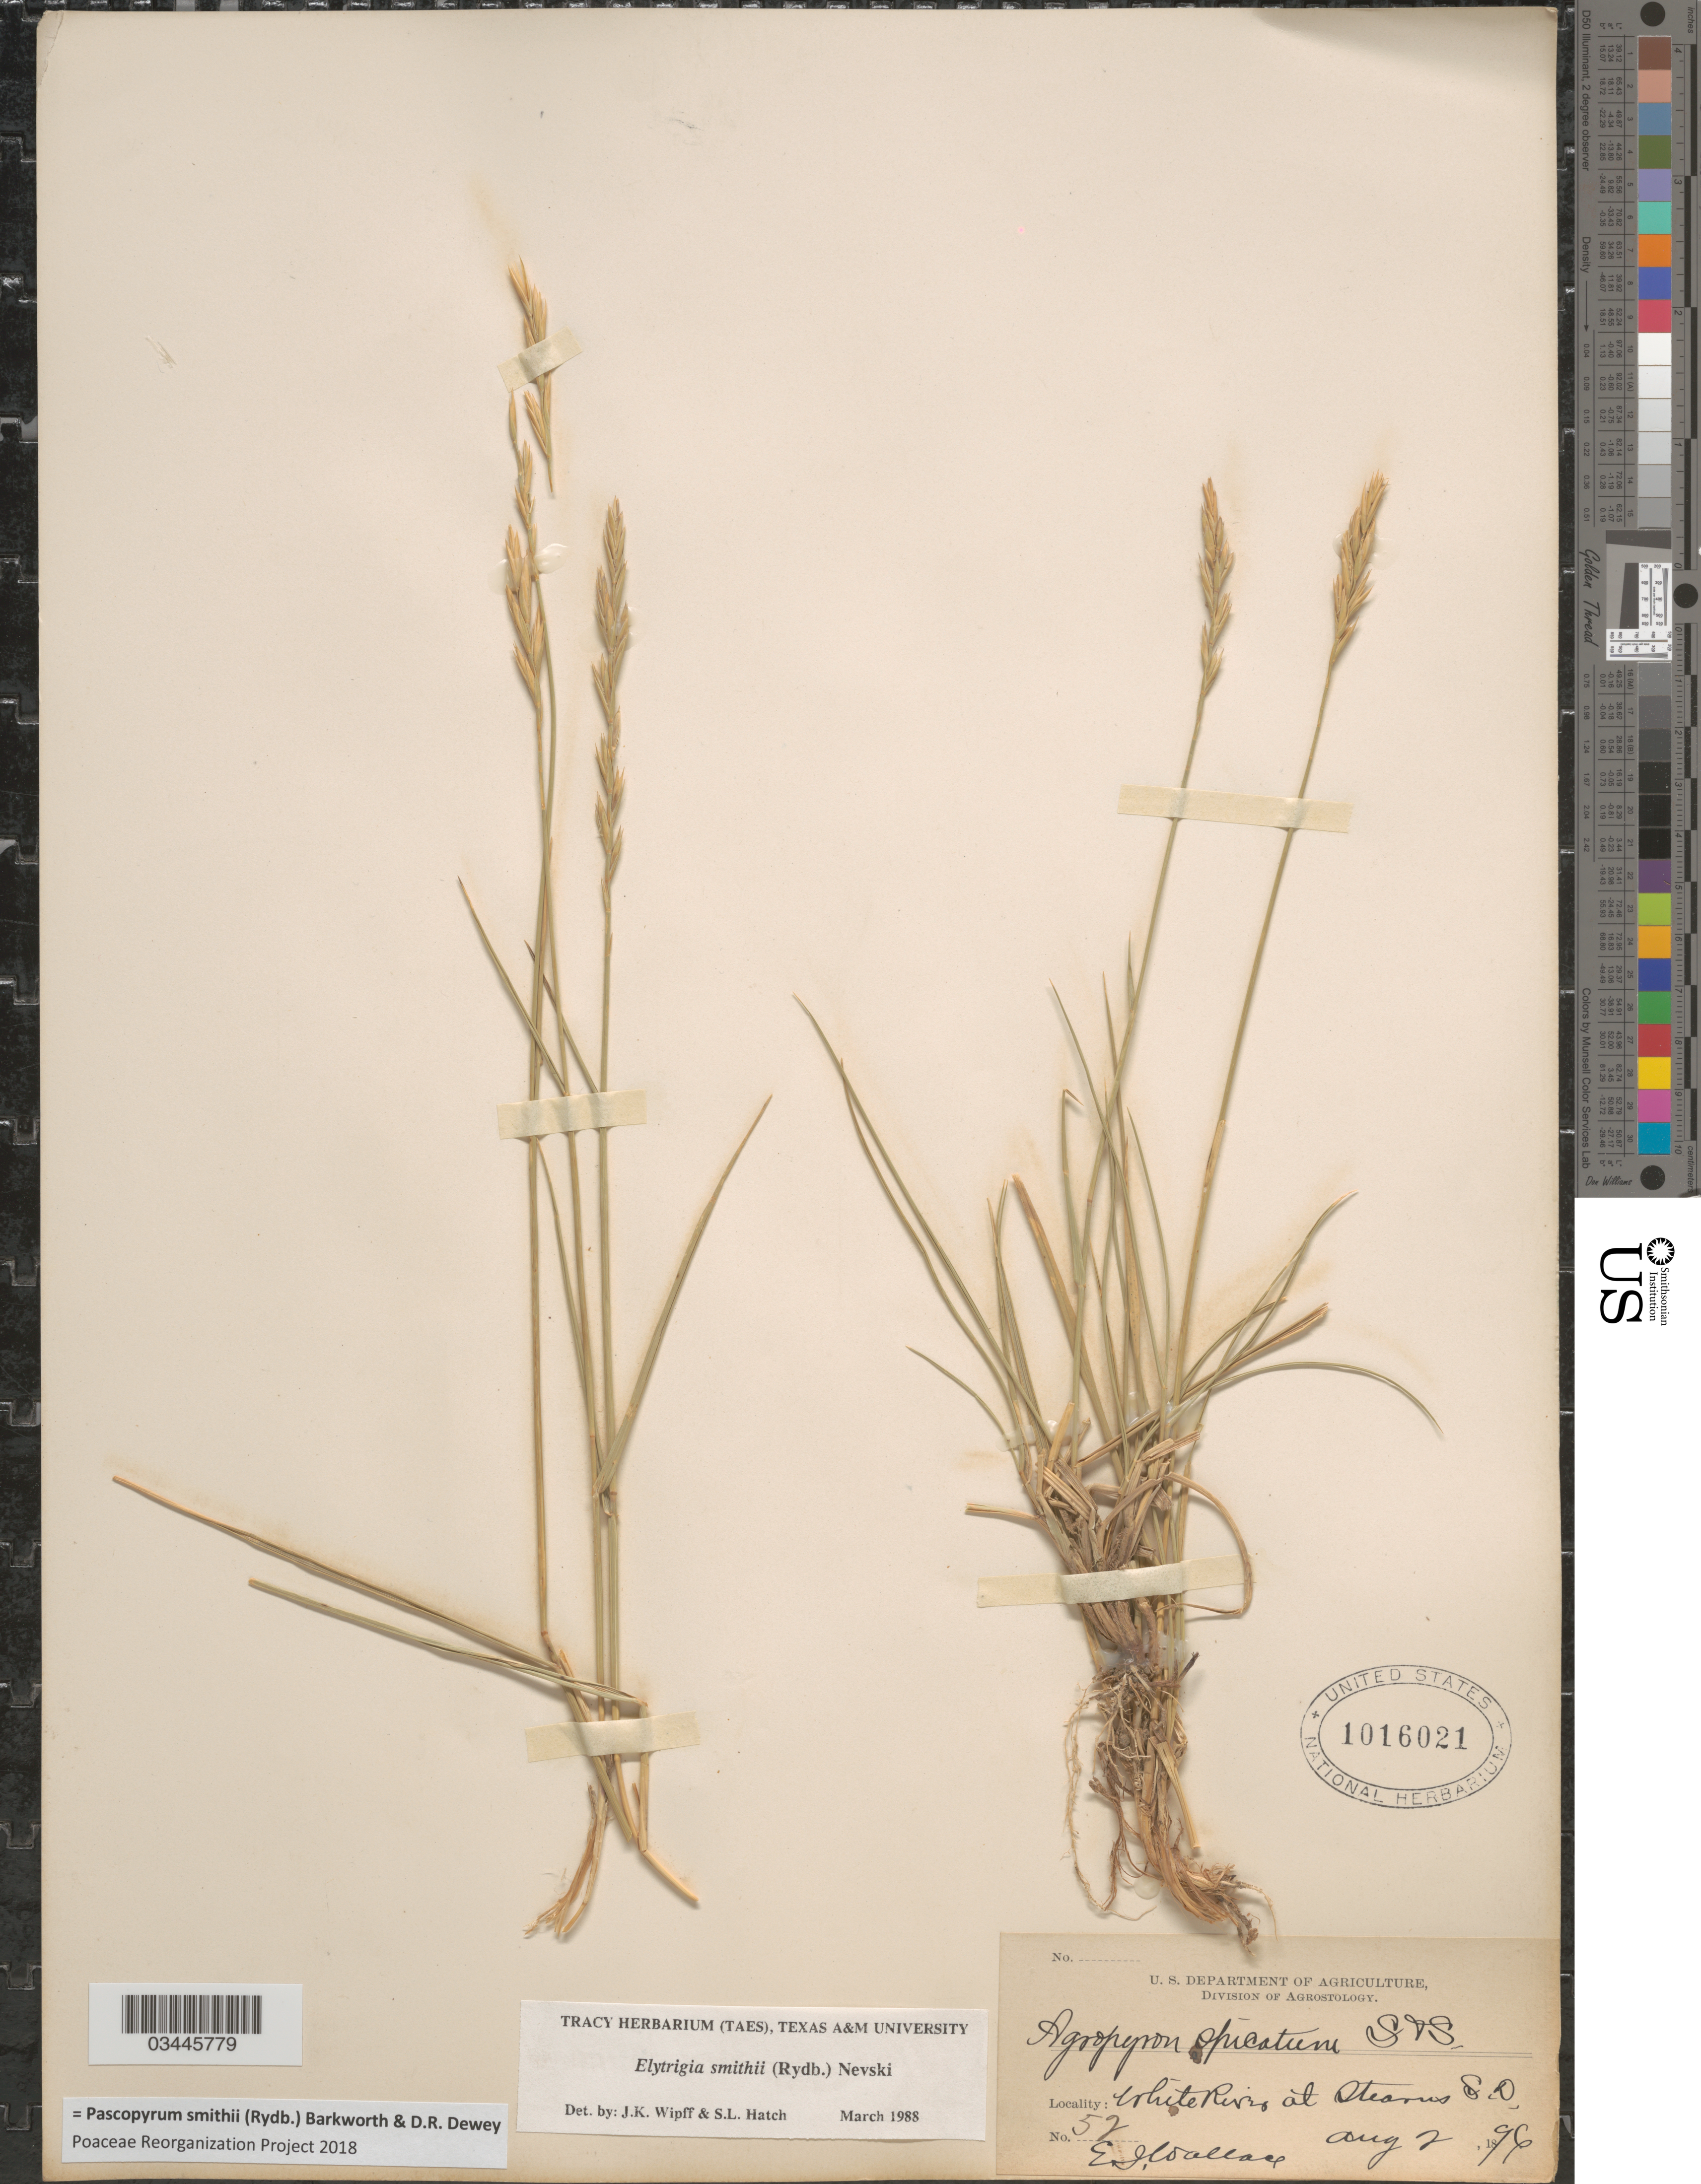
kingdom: Plantae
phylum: Tracheophyta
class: Liliopsida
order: Poales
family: Poaceae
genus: Pascopyrum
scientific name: Pascopyrum smithii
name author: (Rydb.) Barkworth & Dewey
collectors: E. J. Wallace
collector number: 52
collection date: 1896-08-02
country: United States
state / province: South Dakota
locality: White River at Stearns.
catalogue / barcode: US 1016021